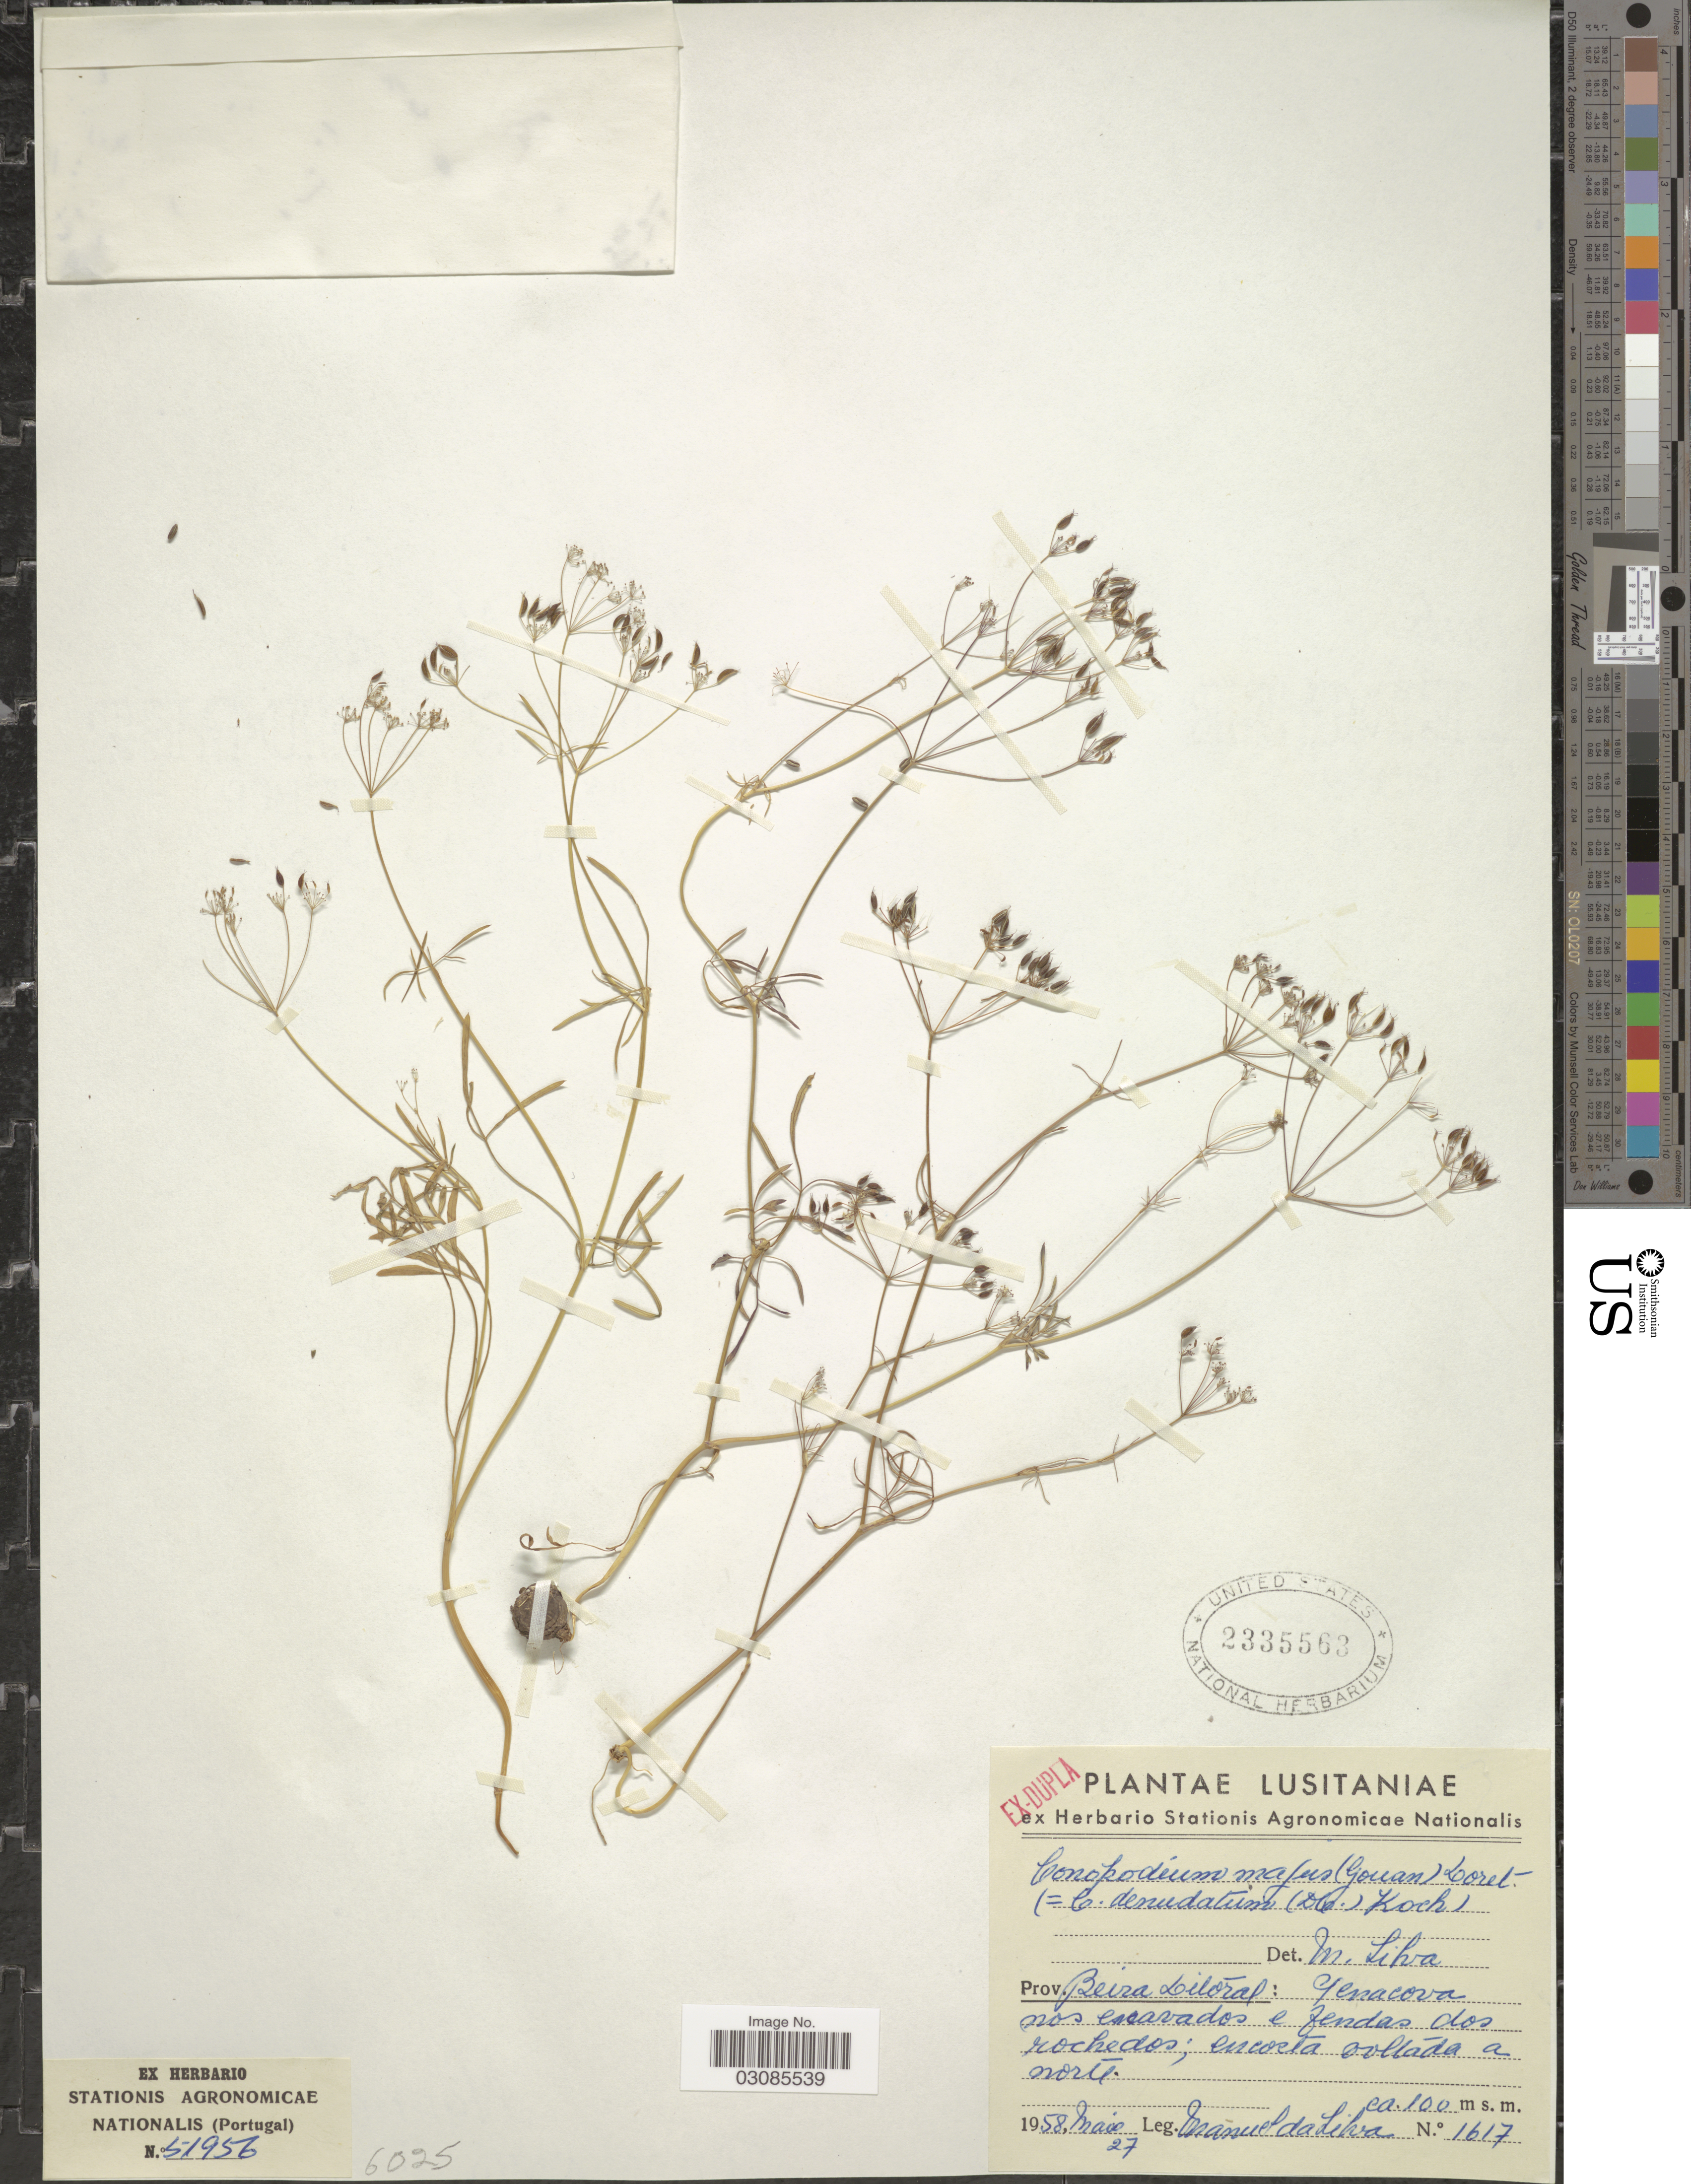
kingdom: Plantae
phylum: Tracheophyta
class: Magnoliopsida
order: Apiales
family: Apiaceae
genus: Conopodium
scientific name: Conopodium majus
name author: (Gouan) Loret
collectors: E. L. Silva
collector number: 1617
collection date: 1958-05-27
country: Portugal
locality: Lusitaniae. Prov. Beira Litoral: Penacova.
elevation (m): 100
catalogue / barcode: US 2335563